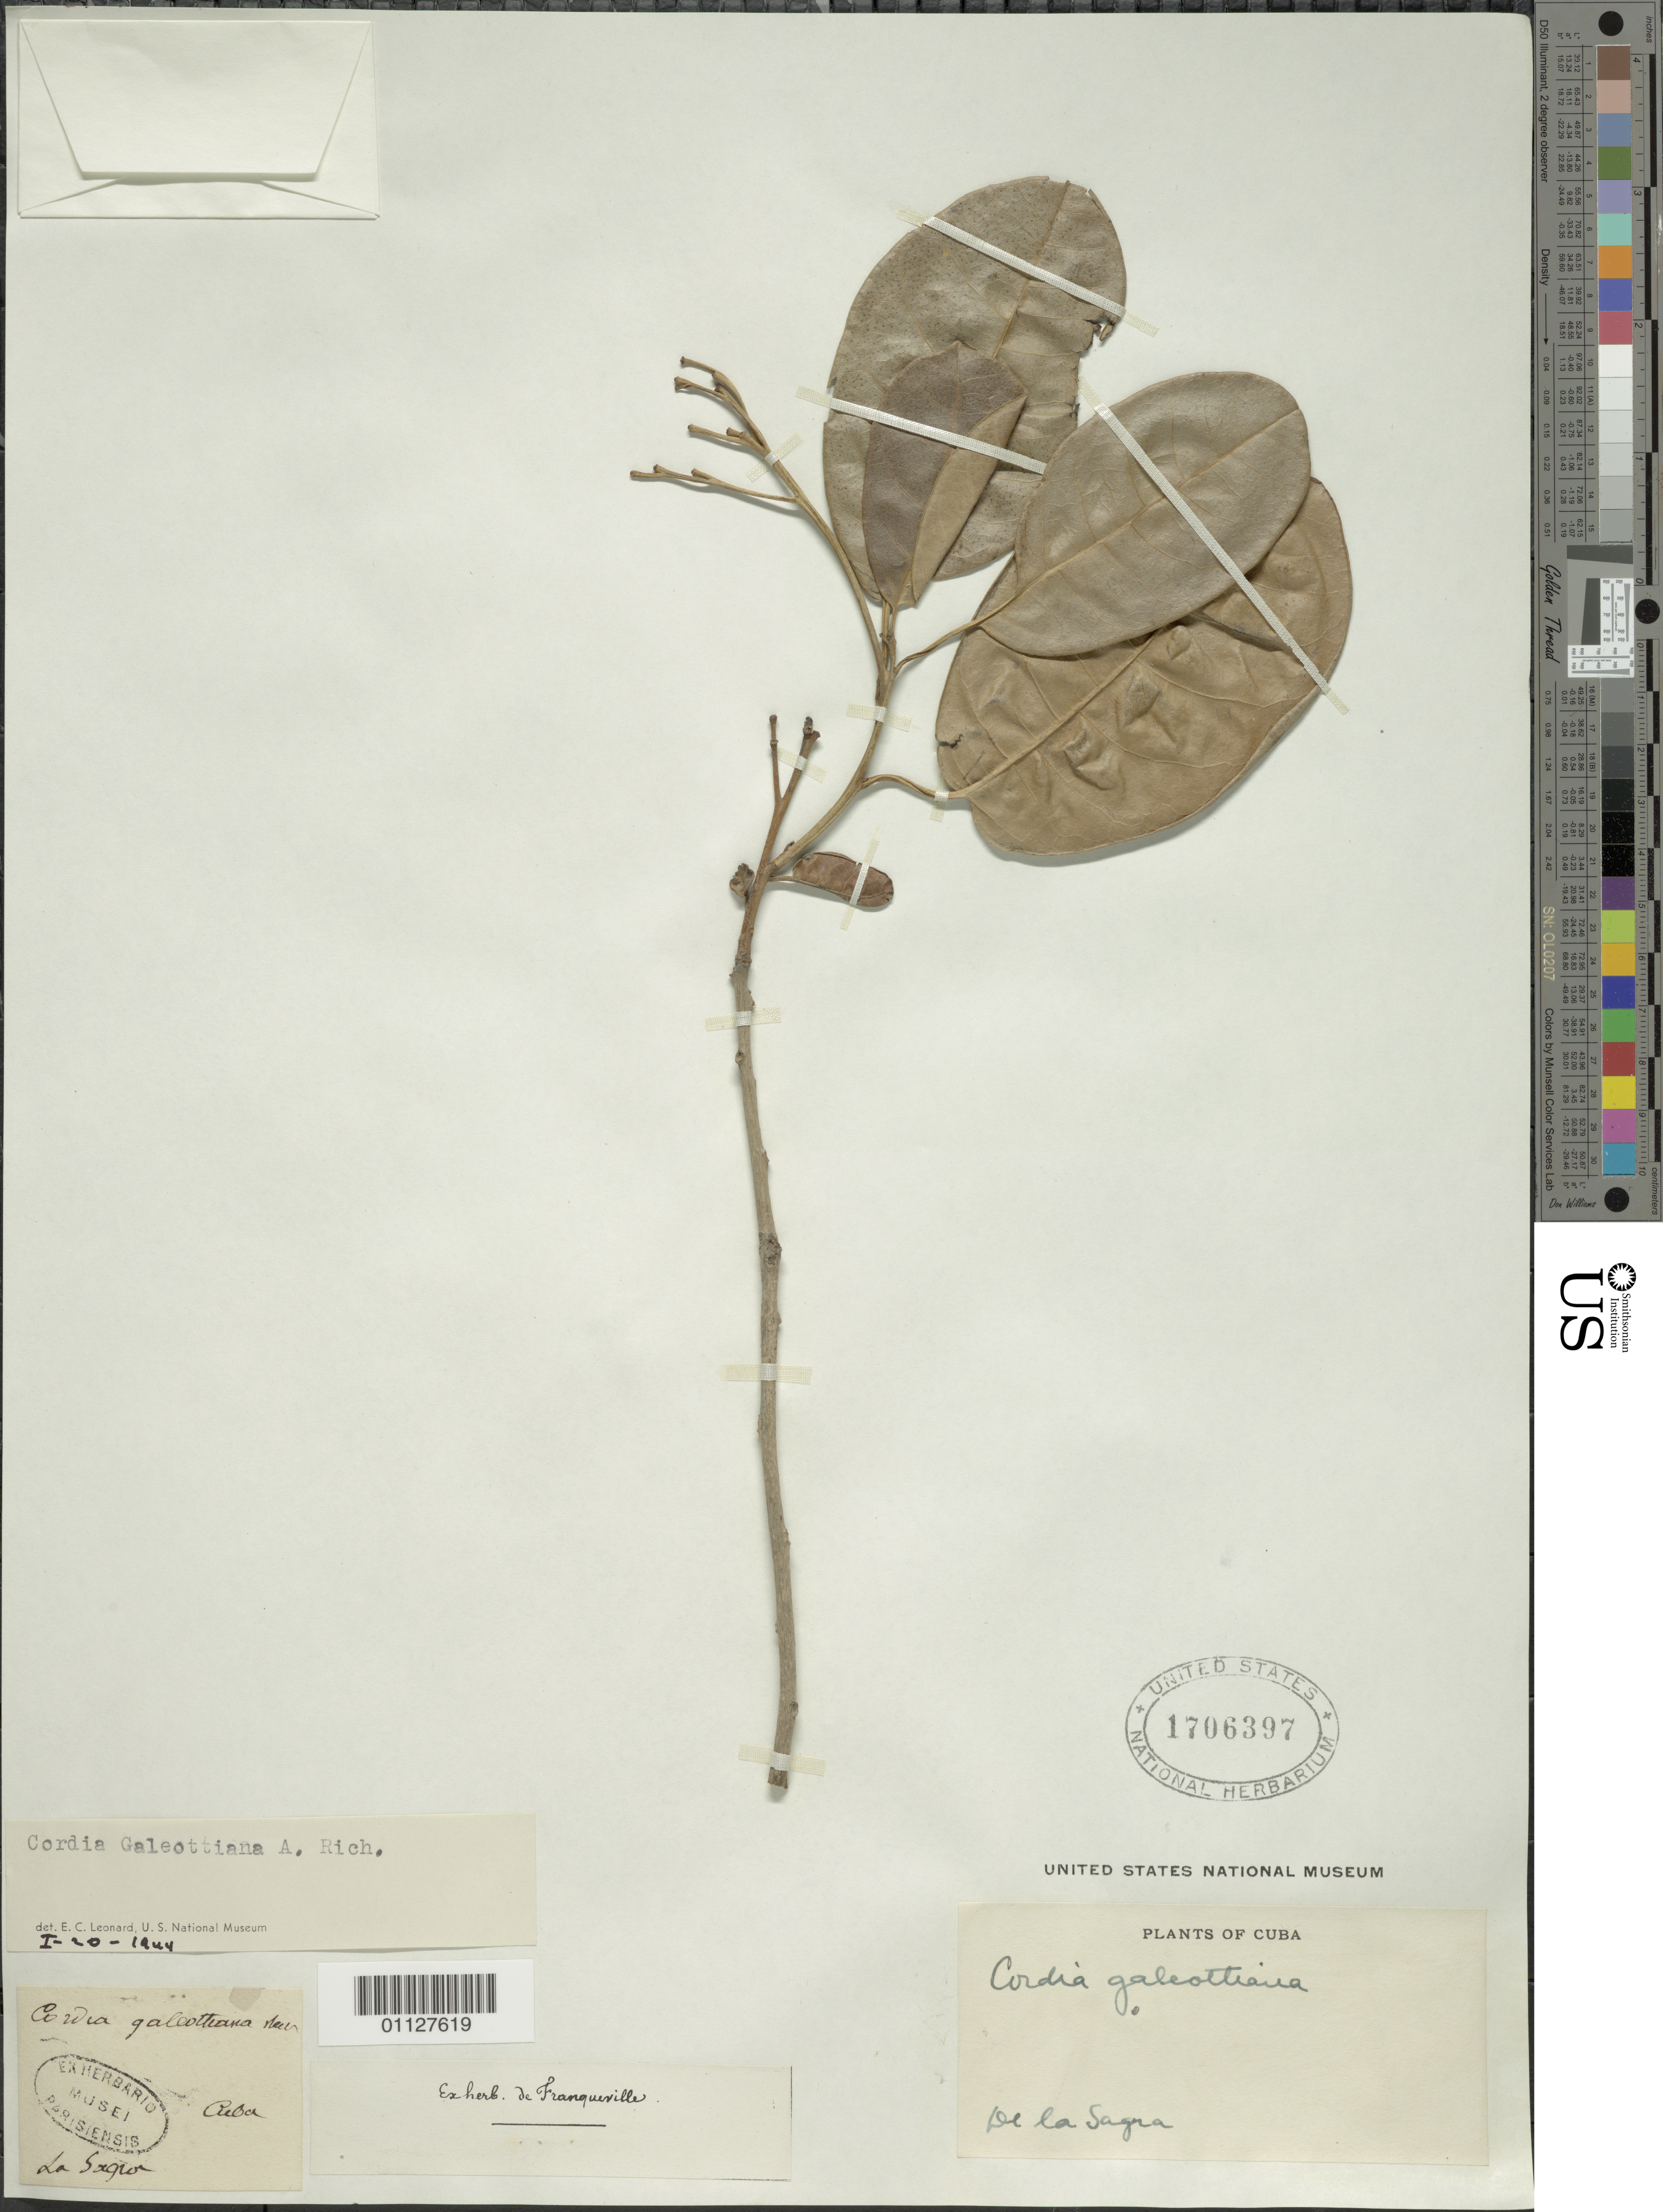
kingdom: Plantae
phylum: Tracheophyta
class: Magnoliopsida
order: Boraginales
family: Cordiaceae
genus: Cordia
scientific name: Cordia galeottiana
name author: A. Rich.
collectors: R. de la Vagra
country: Cuba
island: Cuba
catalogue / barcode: US 1706397